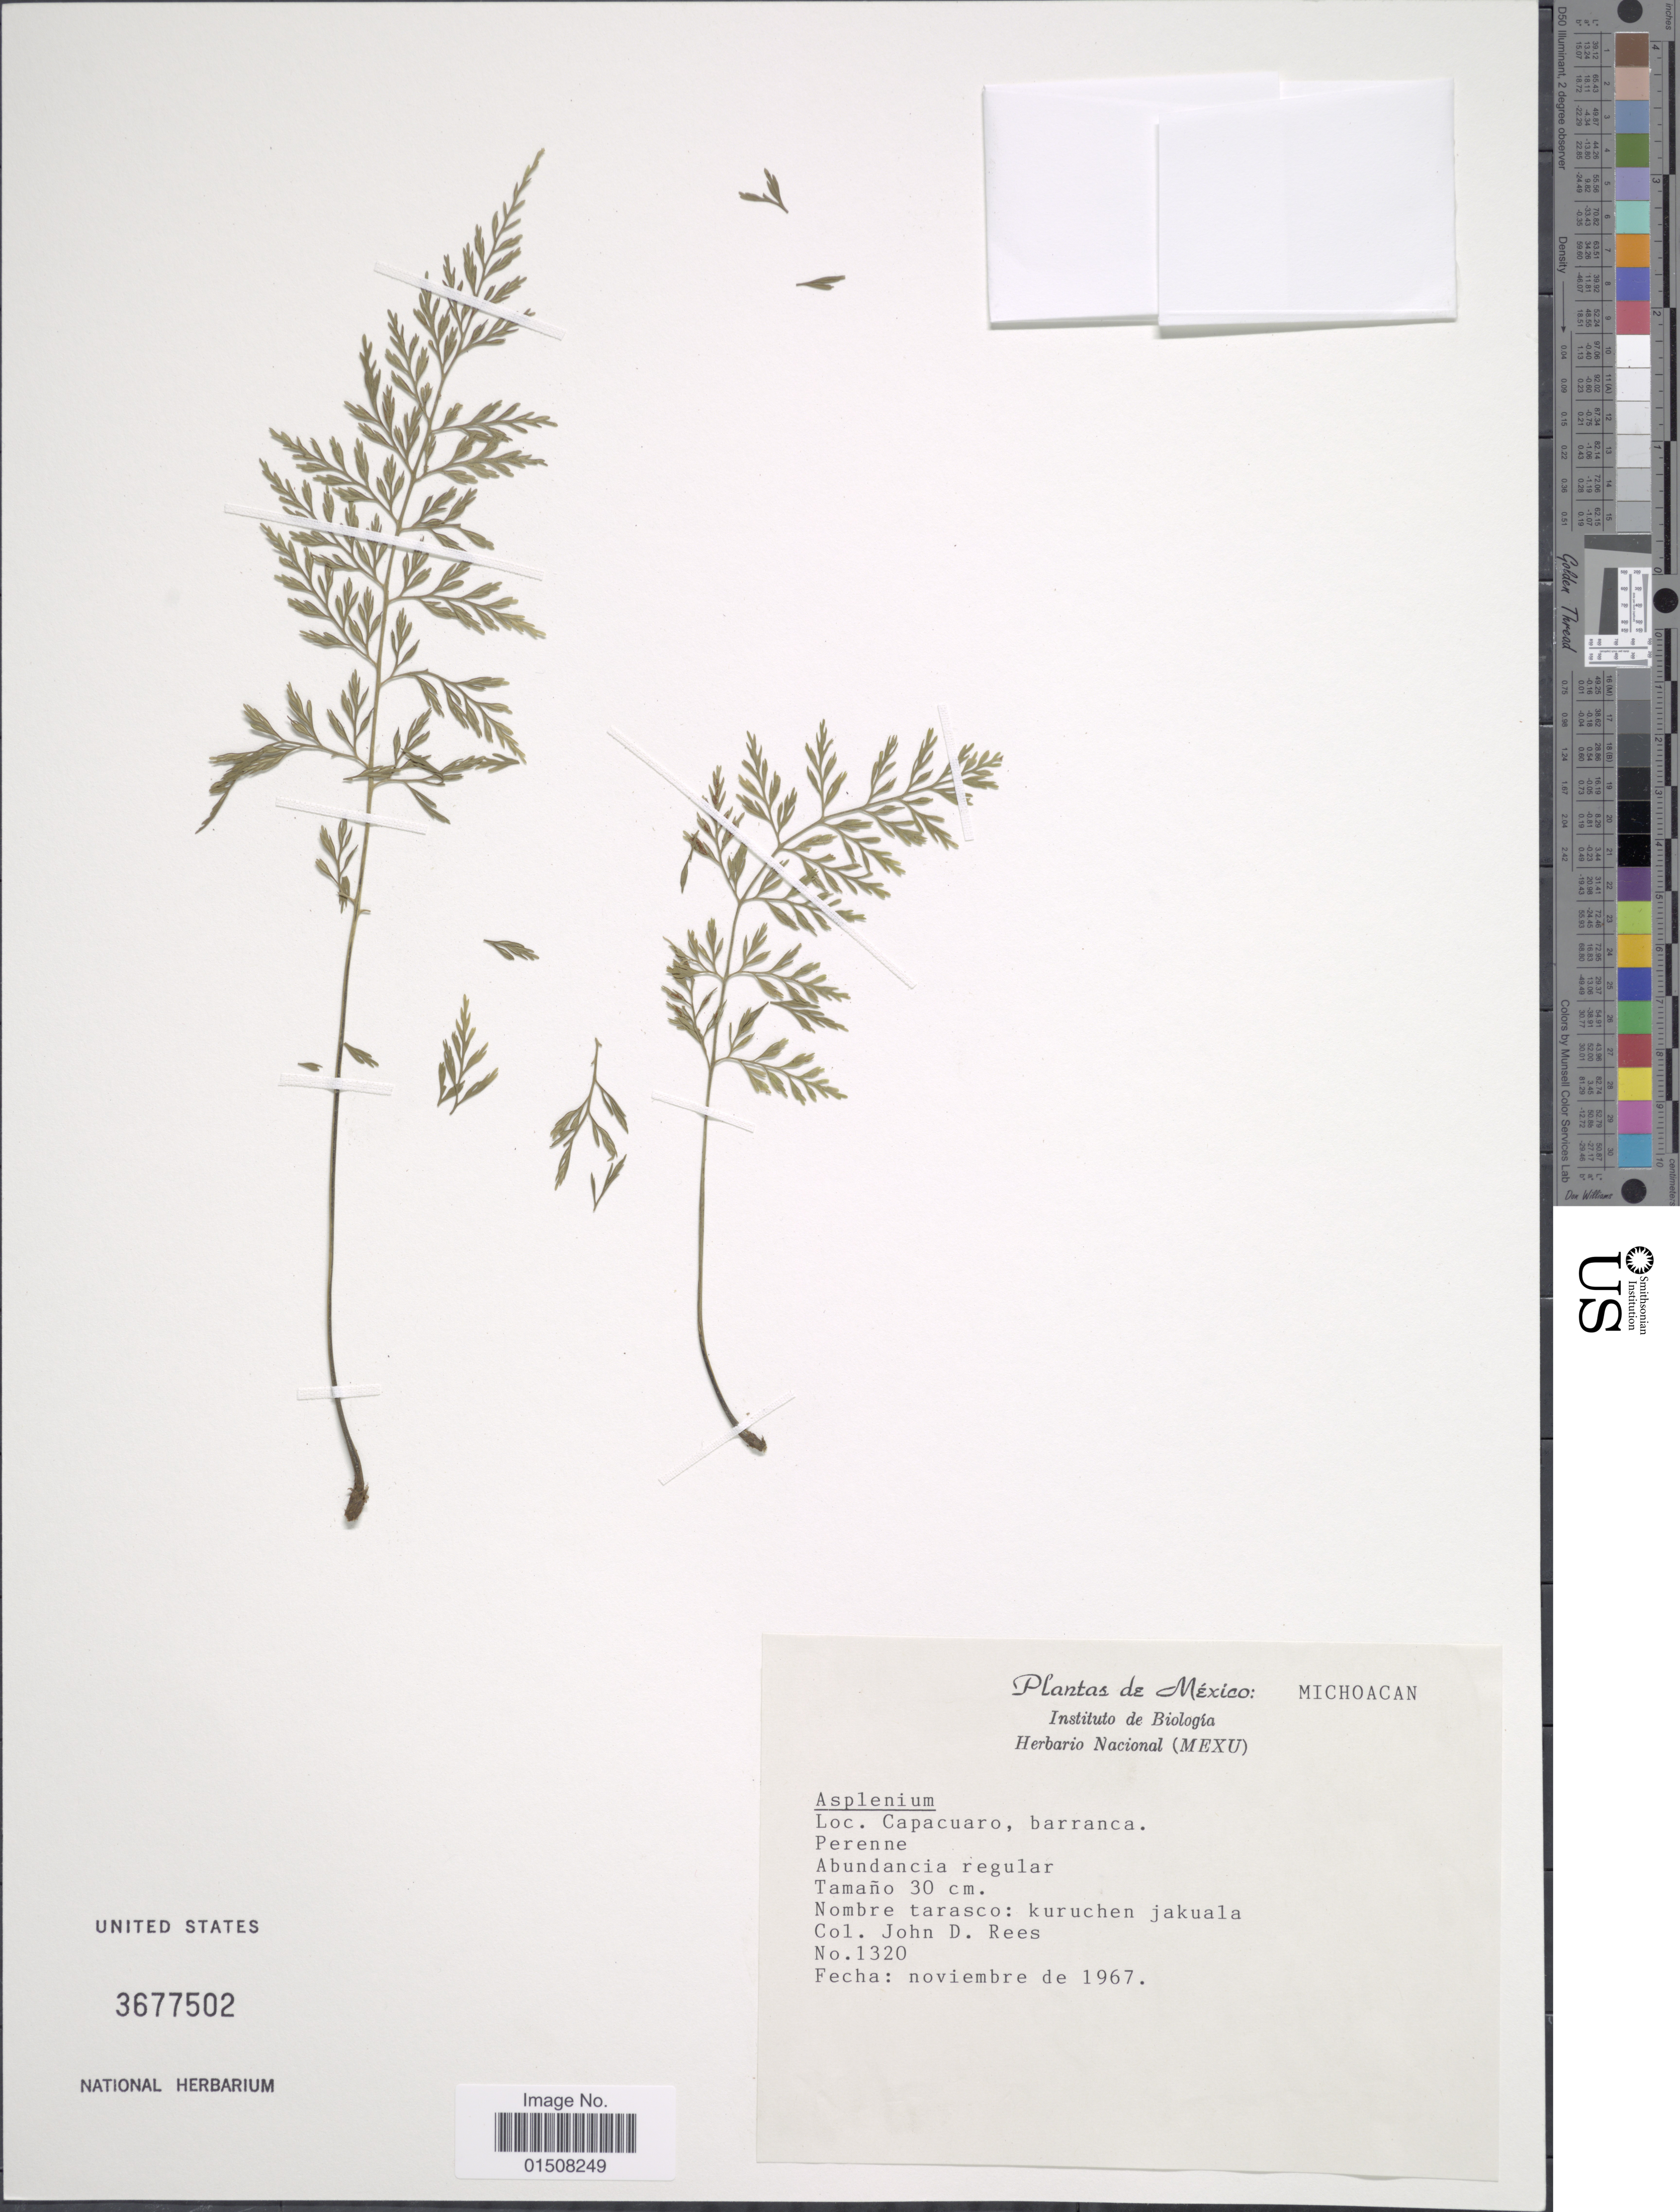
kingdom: Plantae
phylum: Tracheophyta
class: Polypodiopsida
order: Polypodiales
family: Aspleniaceae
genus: Asplenium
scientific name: Asplenium sp.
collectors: J. Rees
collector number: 1320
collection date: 1967-11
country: Mexico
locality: Capacuaro, barranca, Perenne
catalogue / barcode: US 3677502